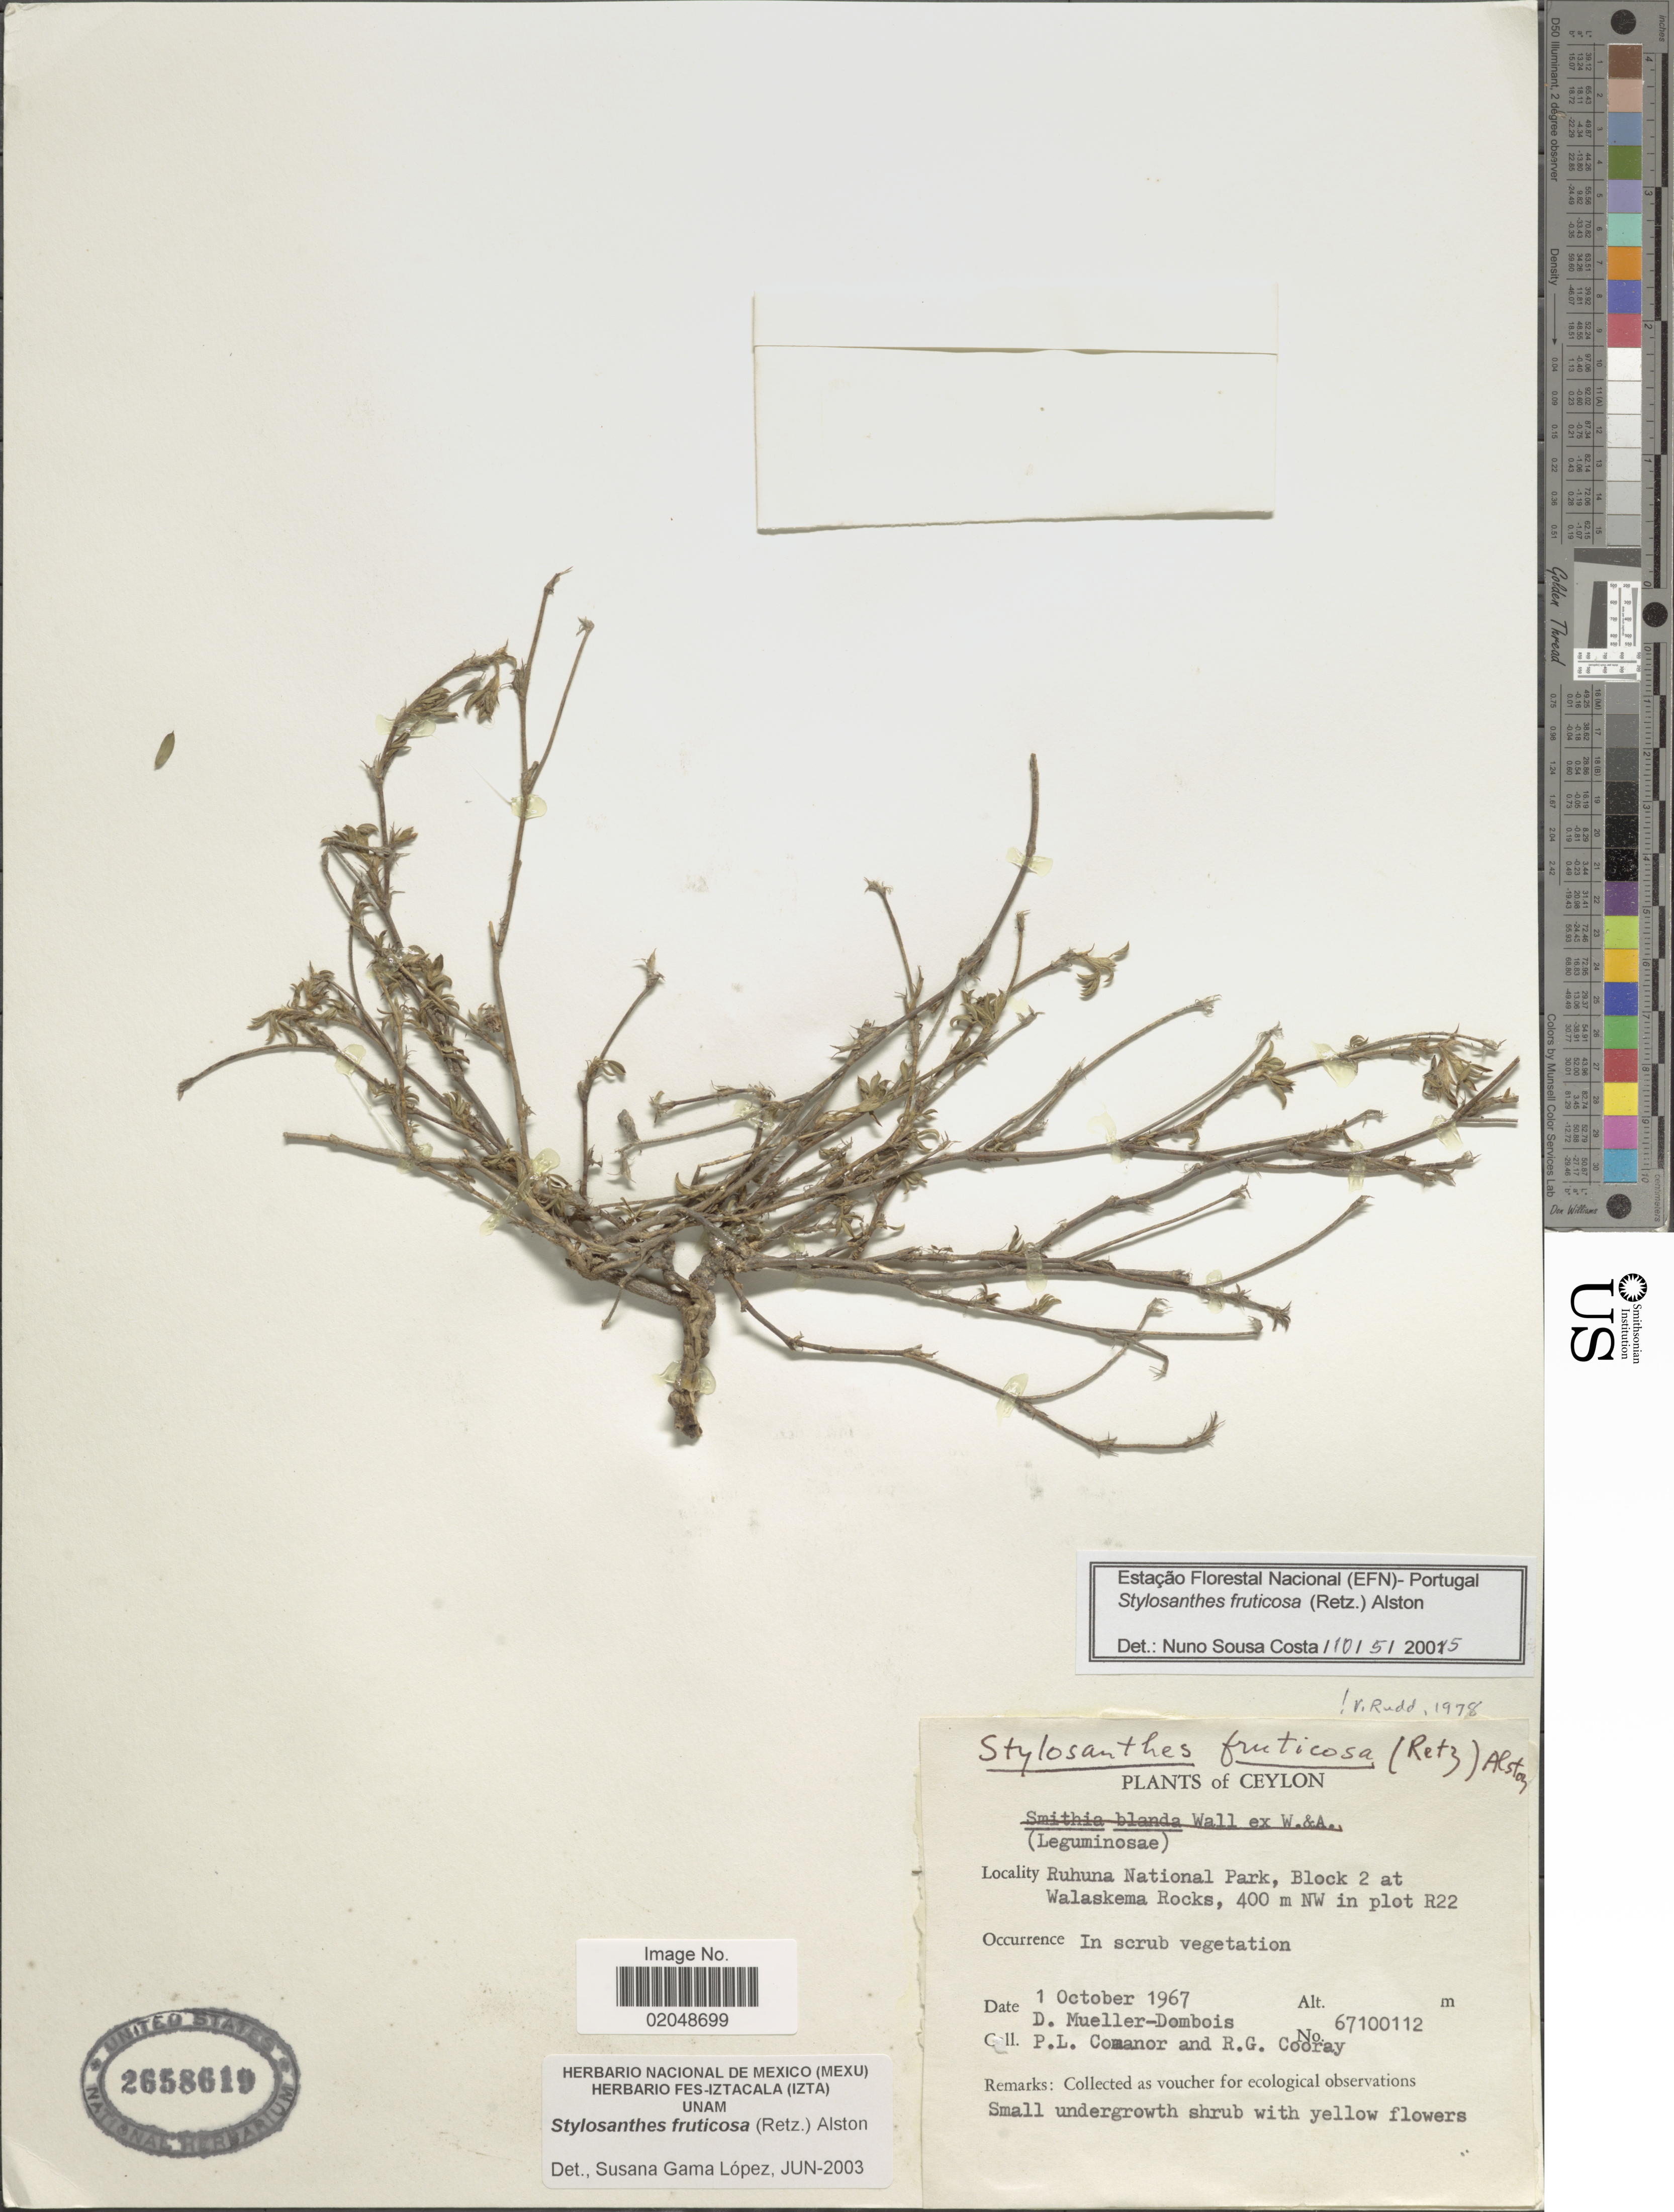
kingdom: Plantae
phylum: Tracheophyta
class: Magnoliopsida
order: Fabales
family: Fabaceae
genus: Stylosanthes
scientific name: Stylosanthes fruticosa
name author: (Retz.) Alston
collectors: D. Mueller-Dombois, P. Comanor & R. Cooray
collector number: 67100112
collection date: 1967-10-01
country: Sri Lanka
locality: Ceylon, Ruhuna National Park, Block 2 at Walaskema Rocks, 400 m NW in plot R22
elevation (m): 400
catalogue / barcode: US 2658619